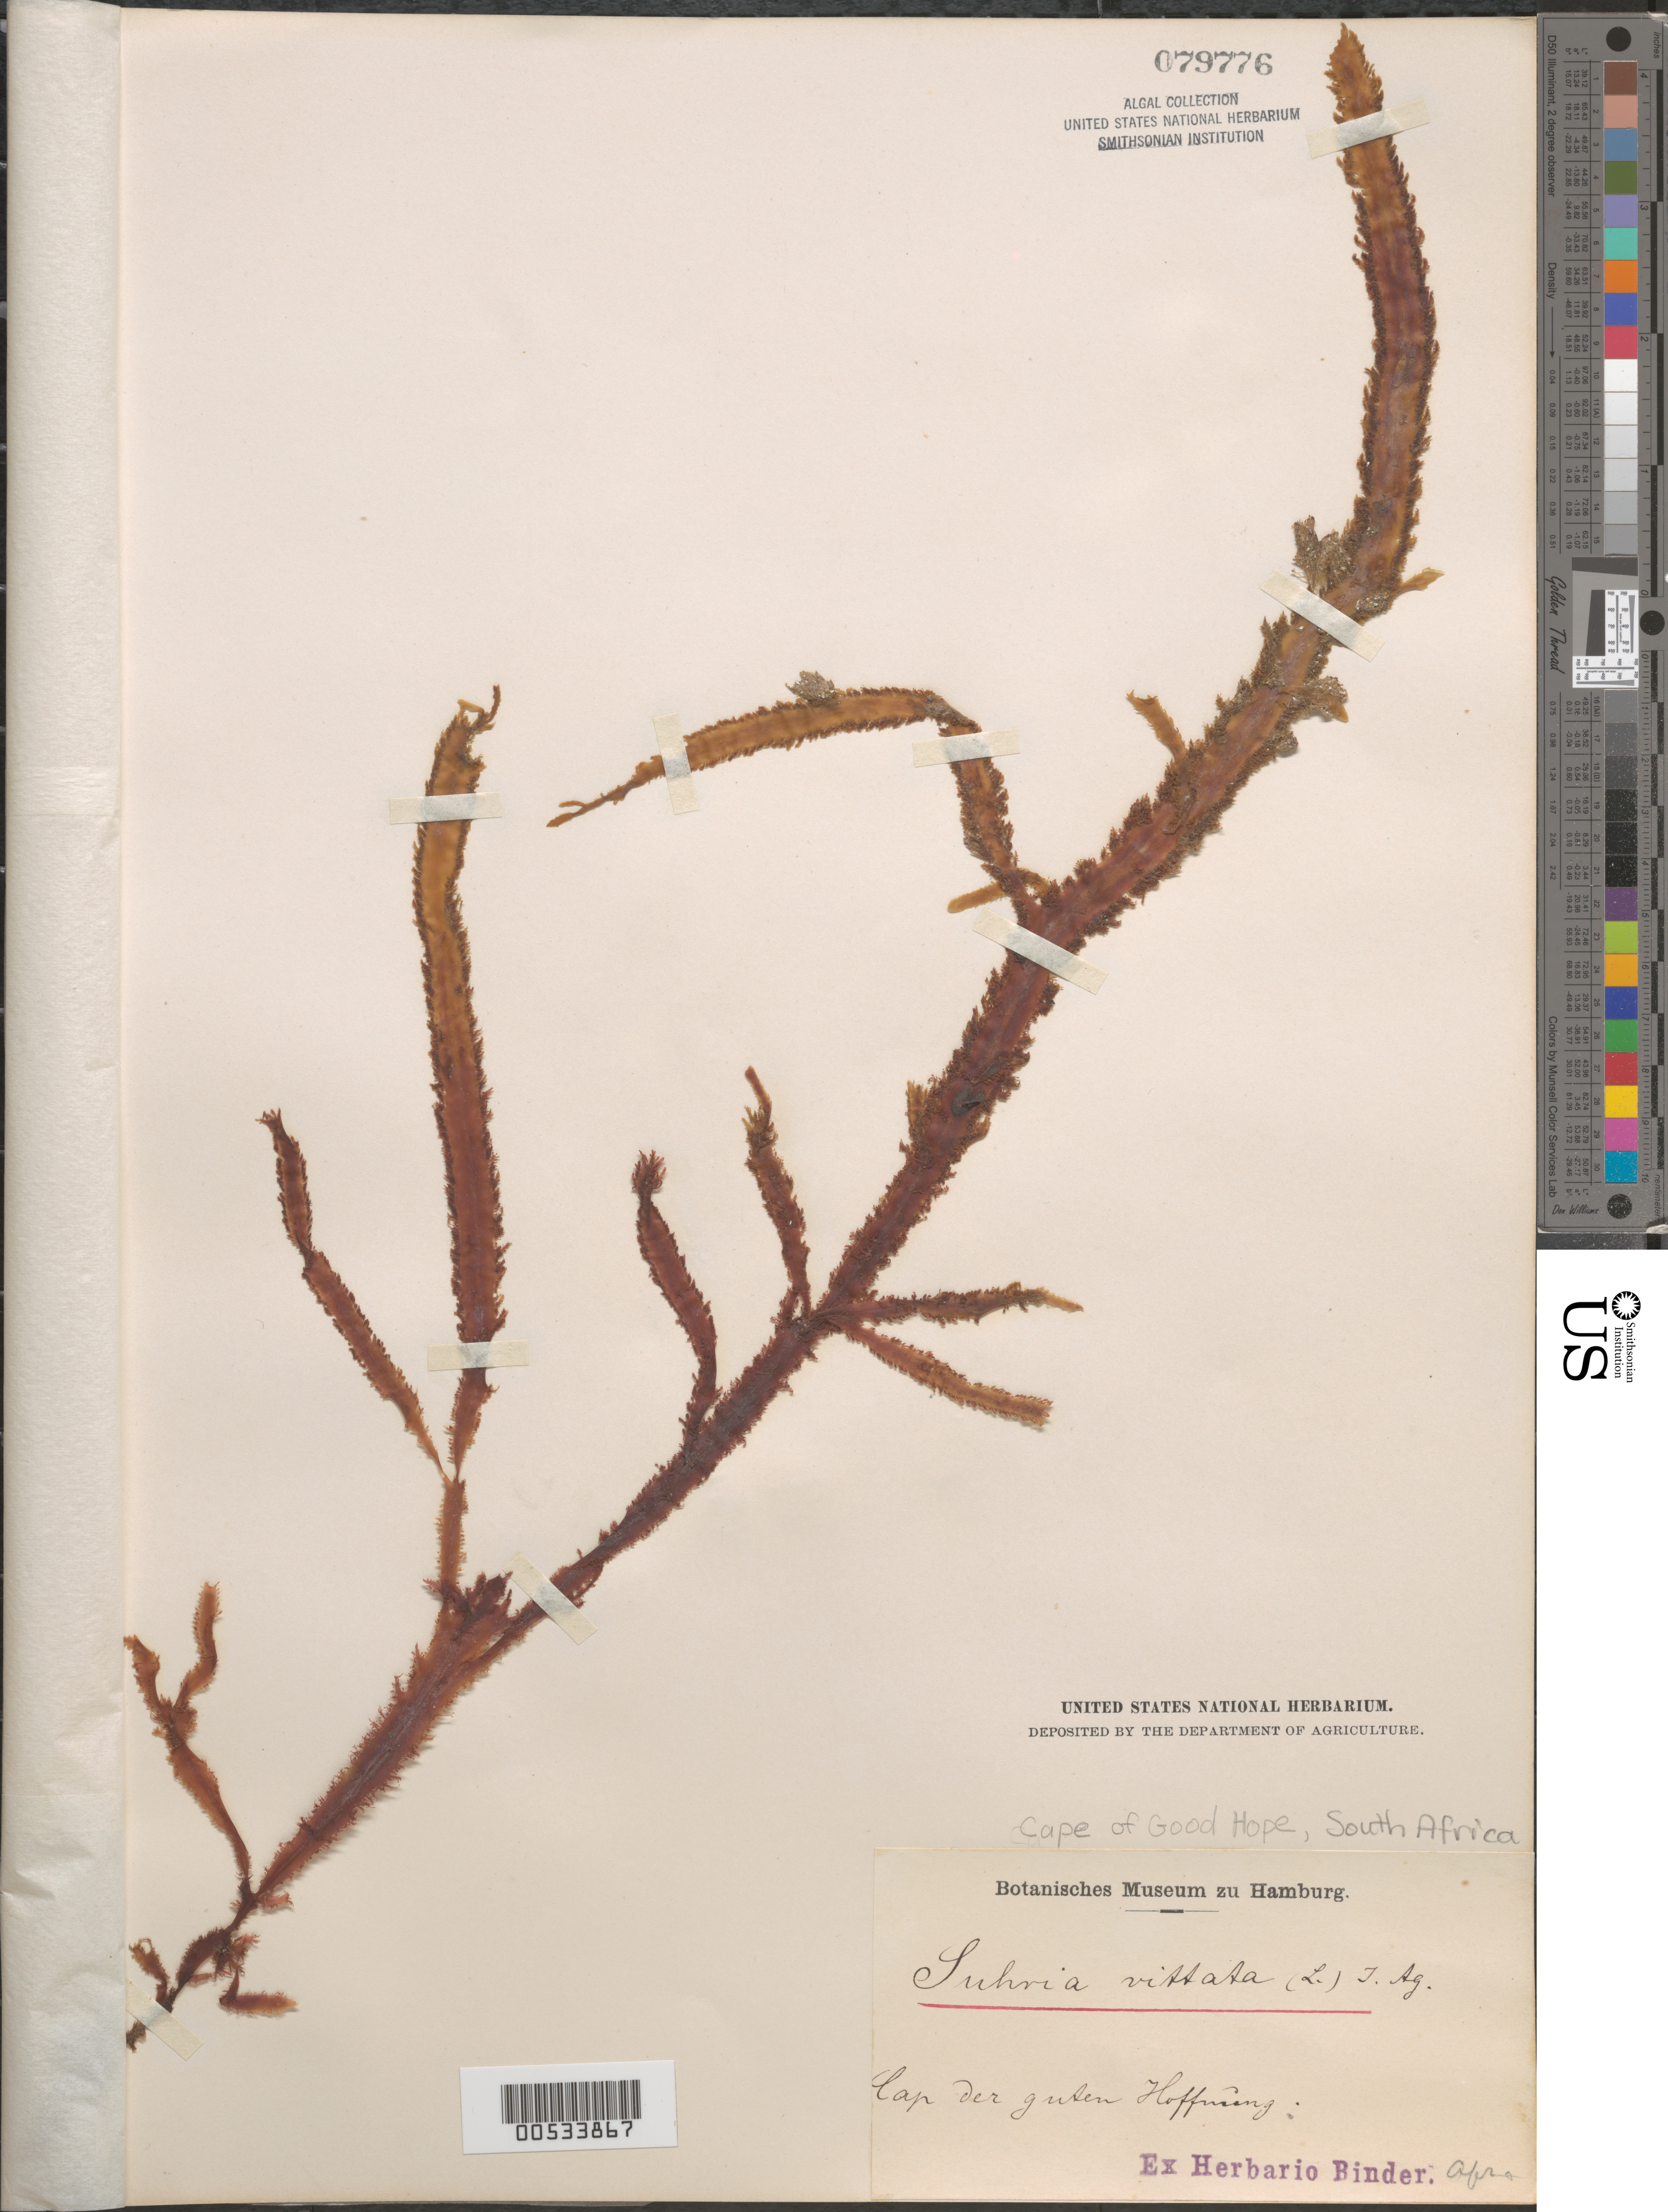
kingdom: Plantae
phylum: Rhodophyta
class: Florideophyceae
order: Gelidiales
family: Gelidiaceae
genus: Gelidium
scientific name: Gelidium vittatum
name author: (L.) Kütz.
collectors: F. Binder (herbarium)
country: South Africa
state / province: Western Cape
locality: Cape of Good Hope (Cap der guten Hoffnung)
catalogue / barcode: US 79776